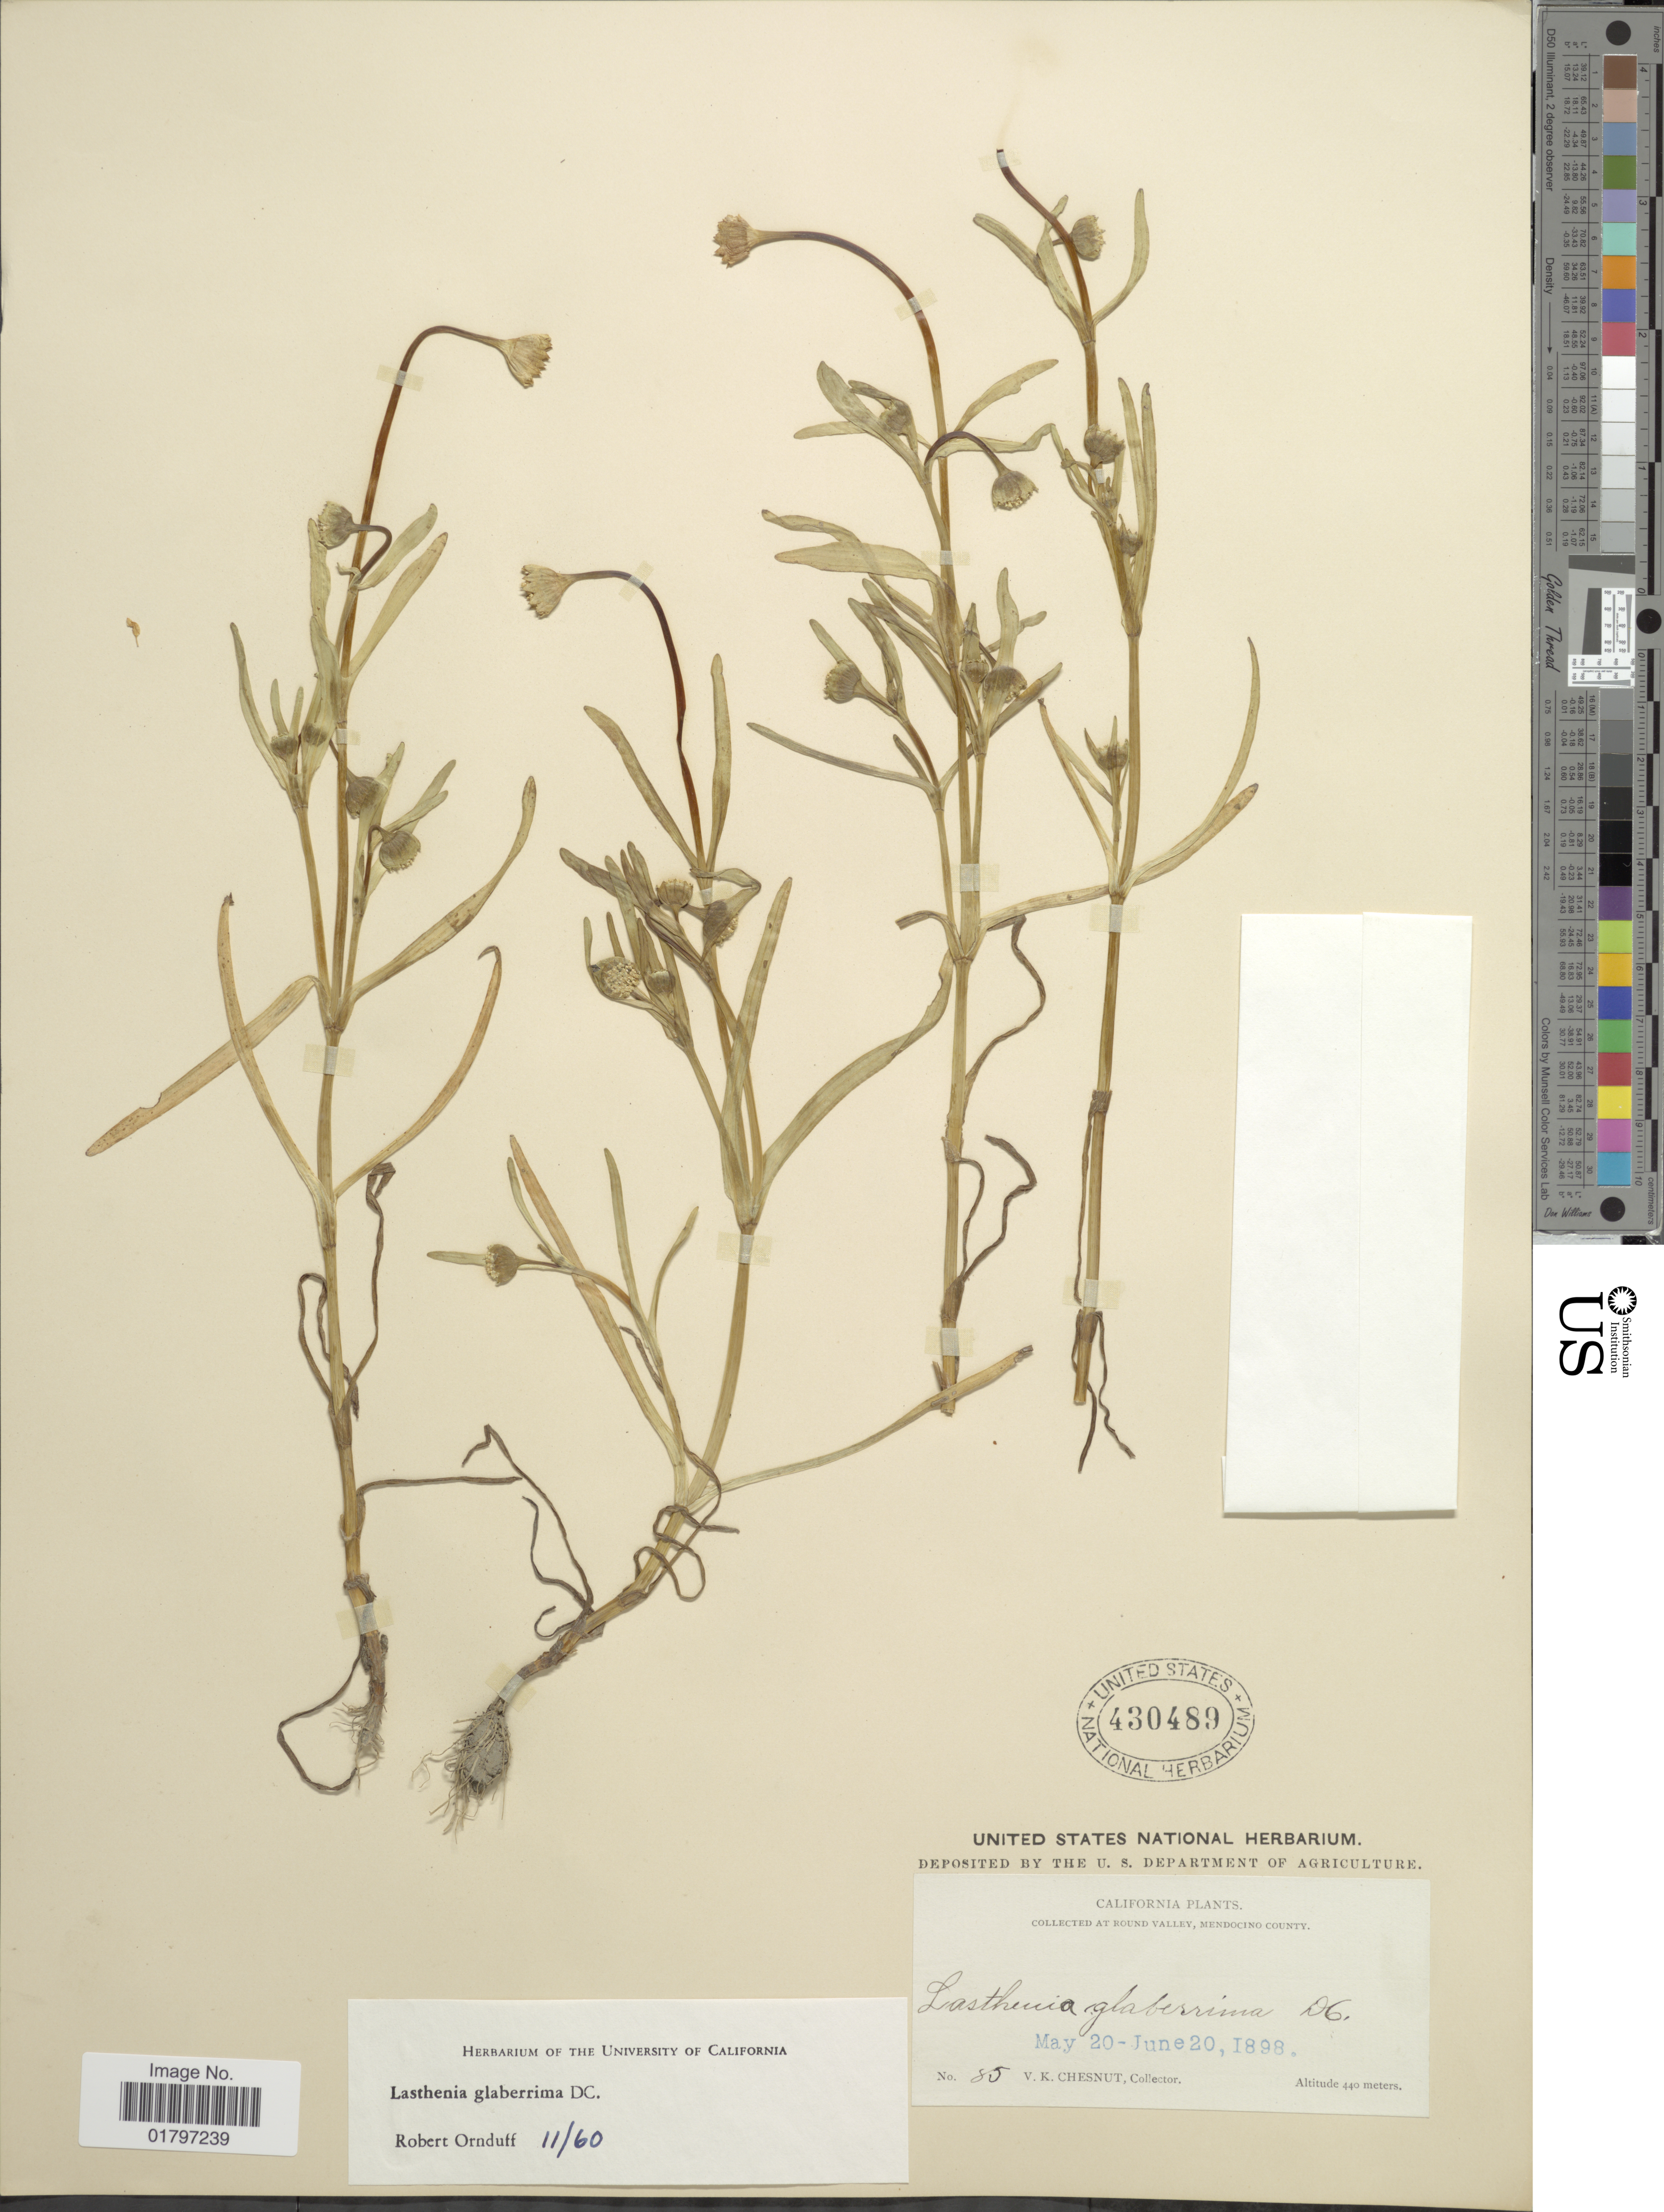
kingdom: Plantae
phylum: Tracheophyta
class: Magnoliopsida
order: Asterales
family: Asteraceae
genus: Lasthenia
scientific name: Lasthenia glaberrima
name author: DC.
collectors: V. Chesnut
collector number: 85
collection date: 1898-05-20/1898-06-20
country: United States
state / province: California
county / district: Mendocino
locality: Round Valley, Mendocino County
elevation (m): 440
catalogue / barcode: US 430489